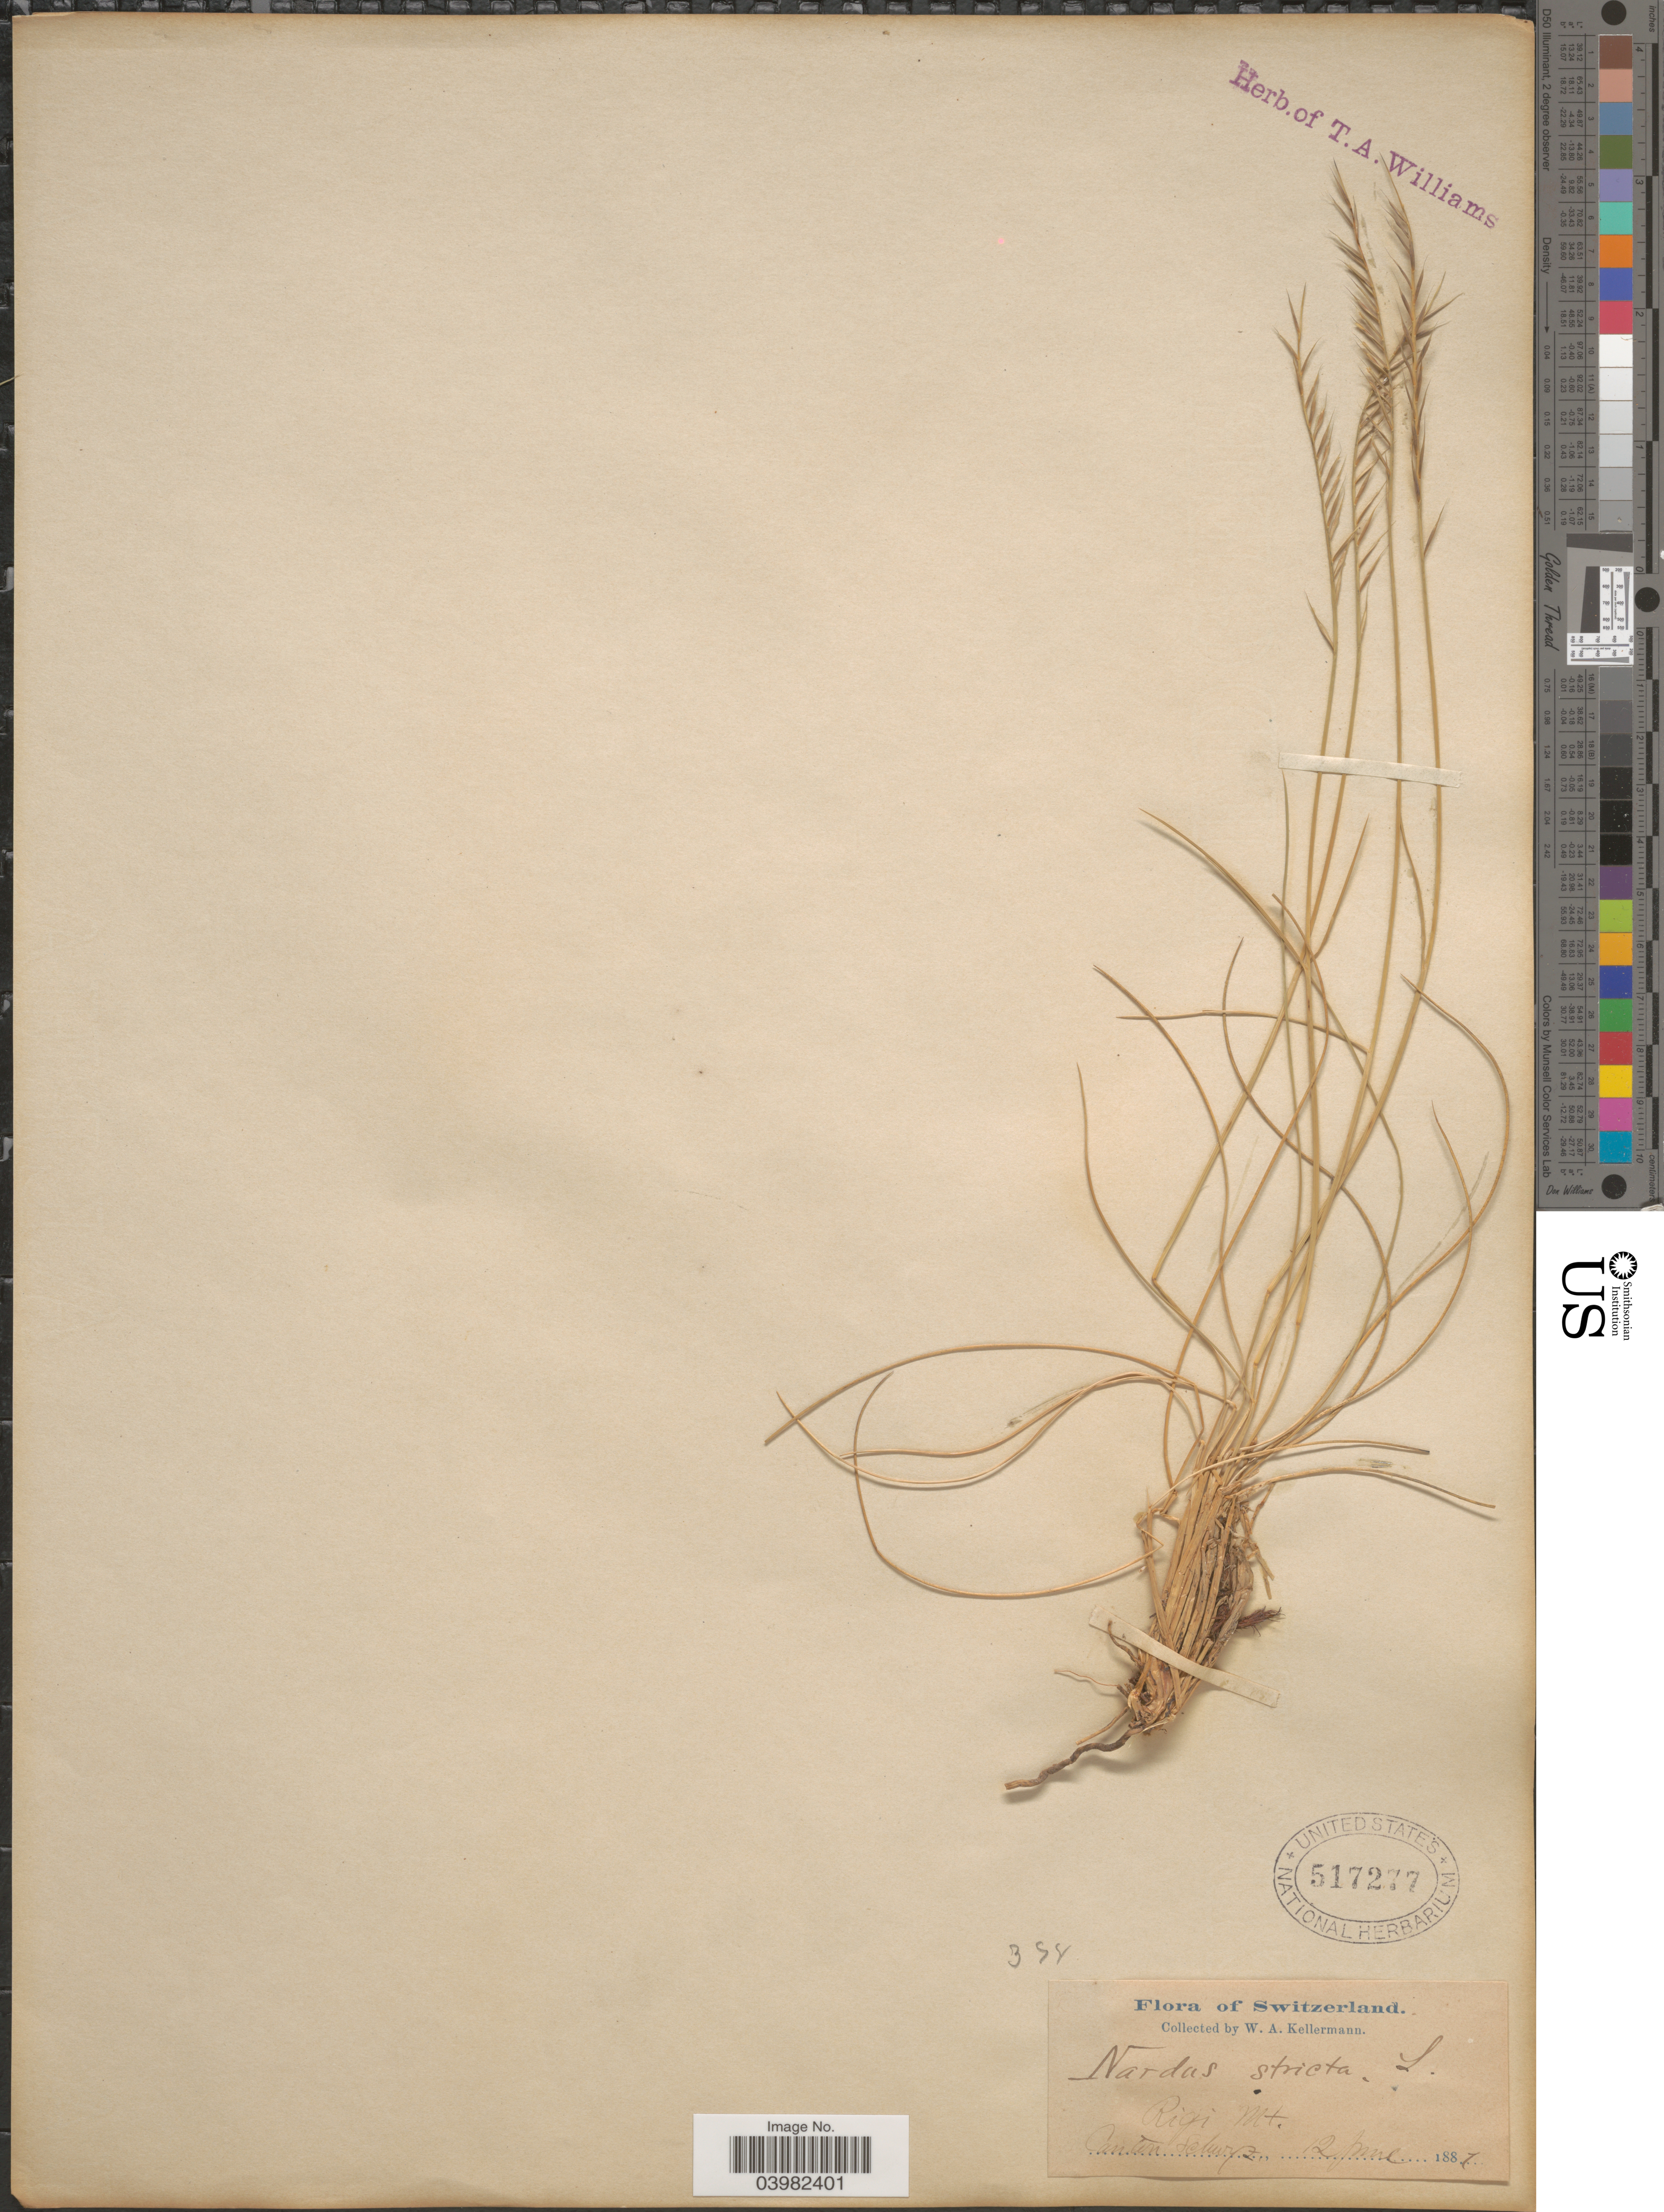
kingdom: Plantae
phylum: Tracheophyta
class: Liliopsida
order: Poales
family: Poaceae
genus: Nardus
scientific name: Nardus stricta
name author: L.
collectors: W. A. Kellermann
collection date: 1887-06-12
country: Switzerland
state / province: Schwyz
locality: Rigi Mt. Canton Schwyz.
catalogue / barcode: US 517277